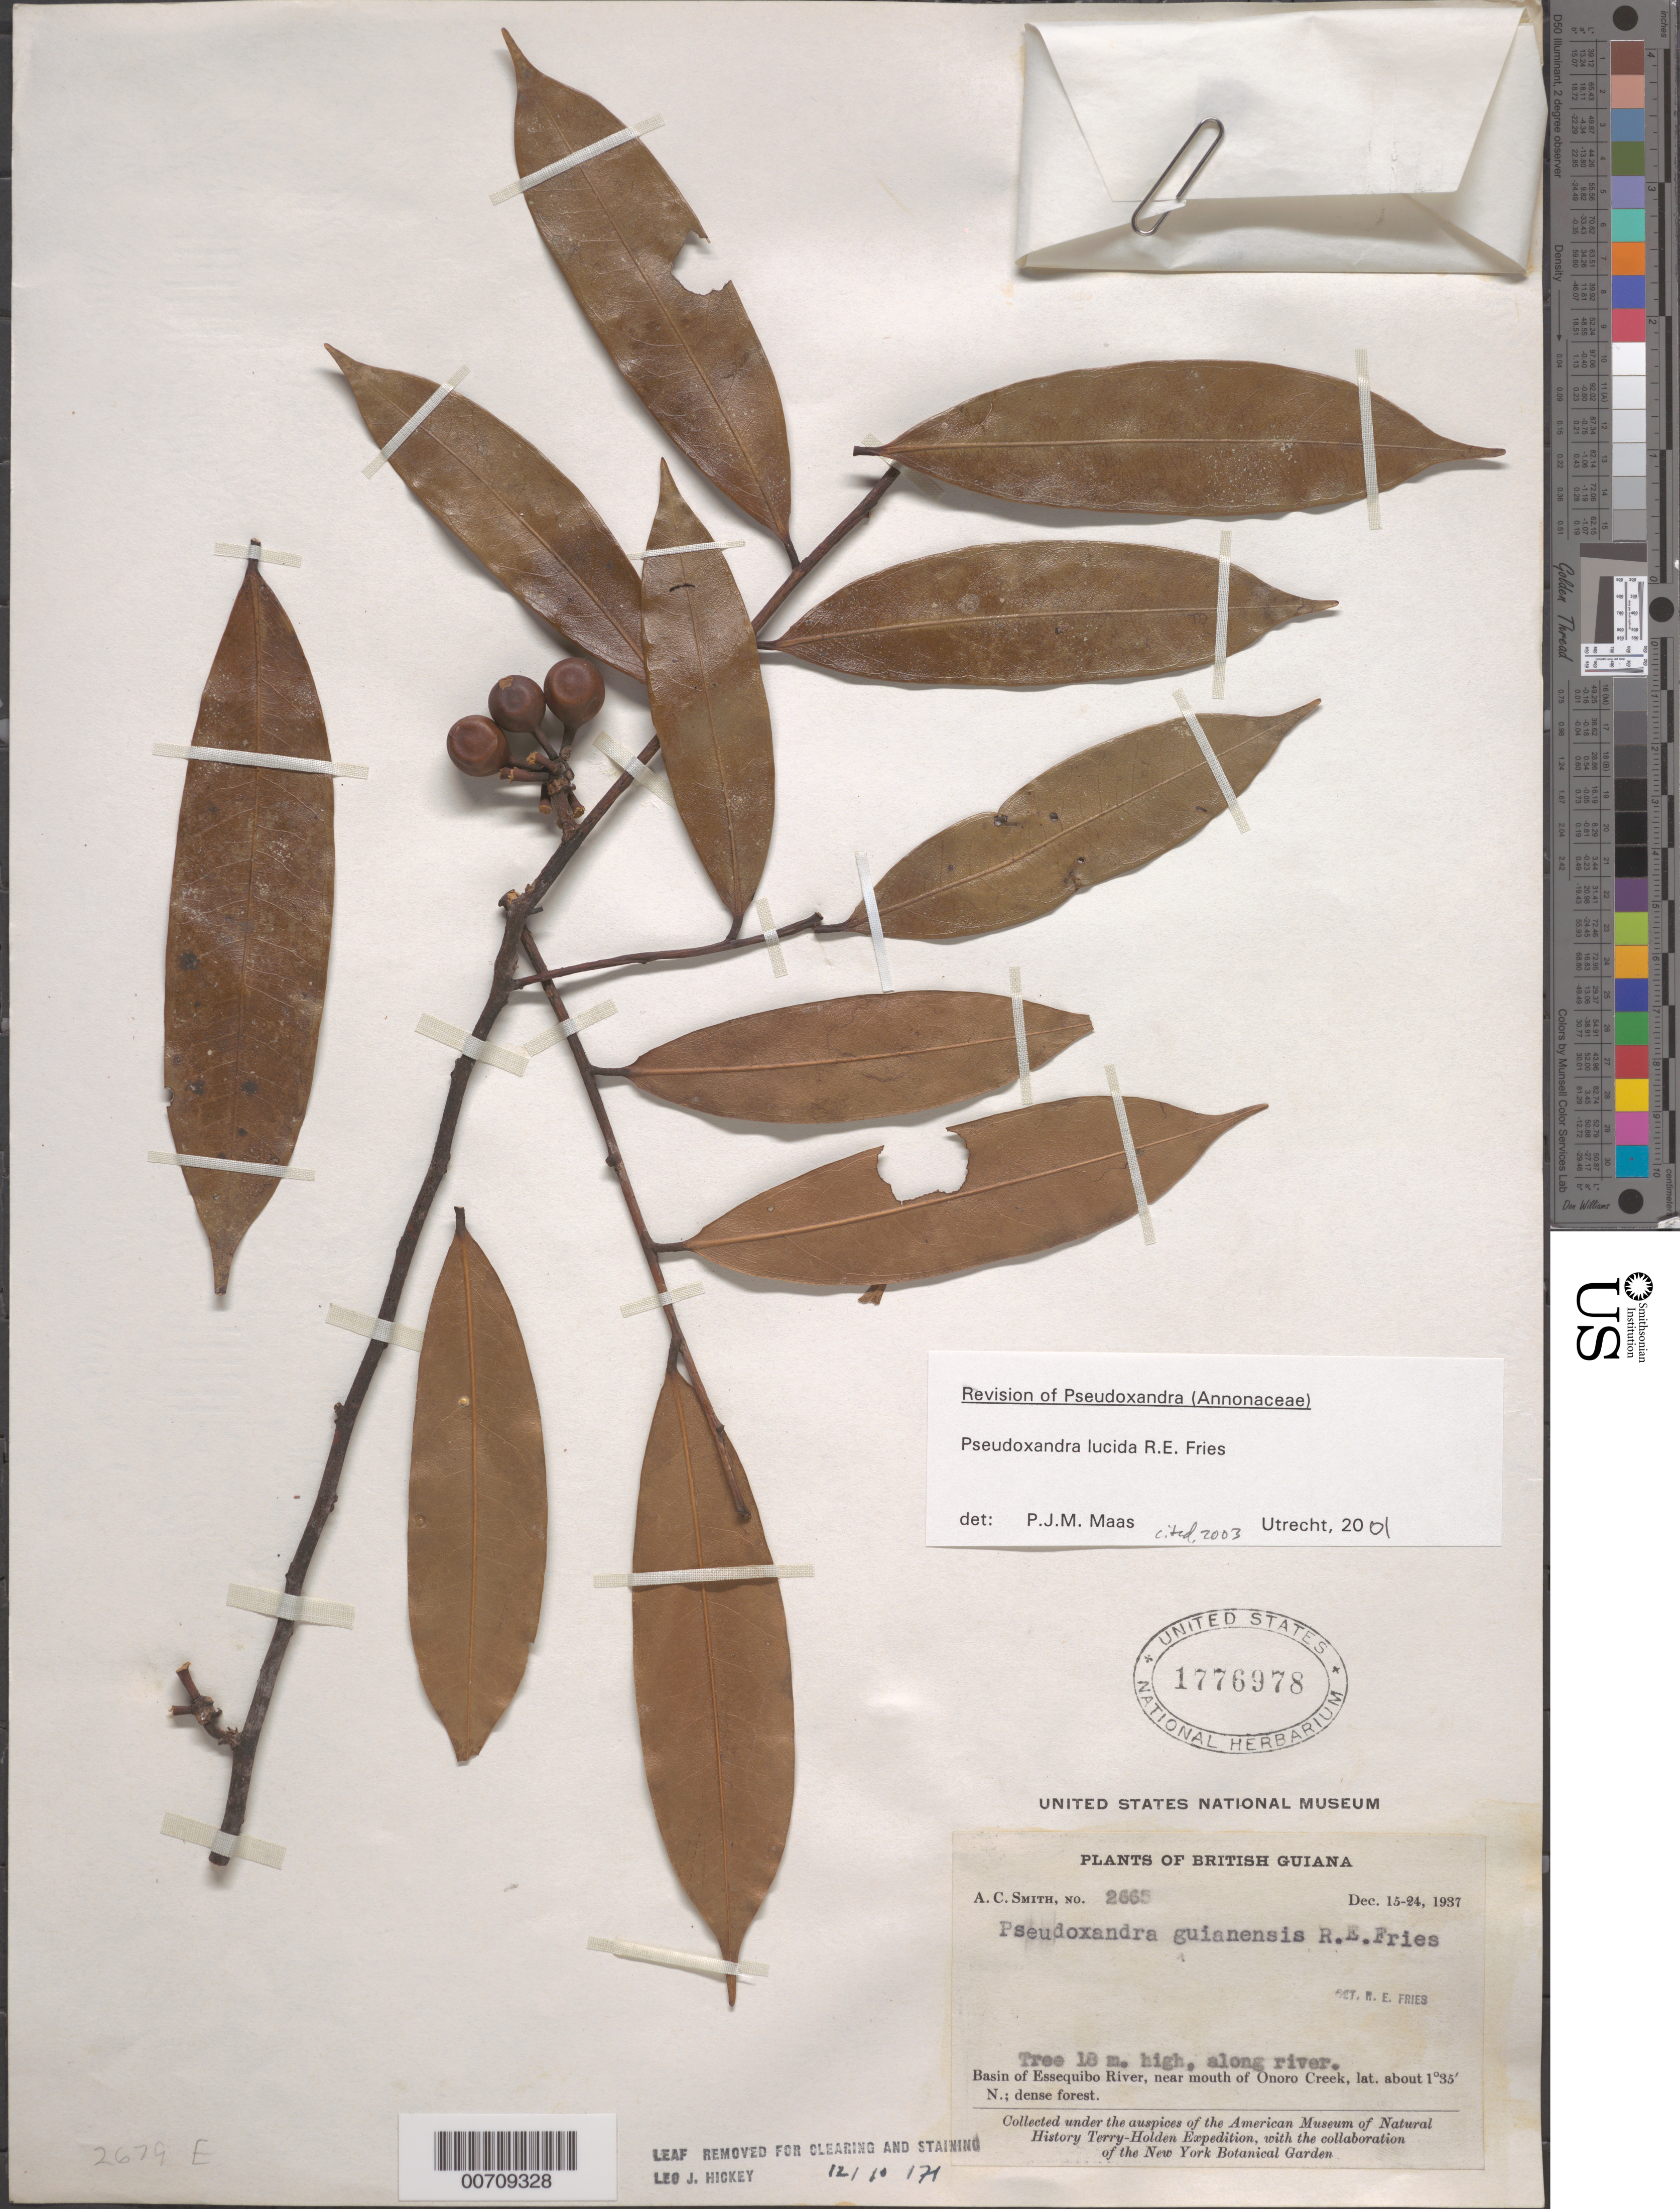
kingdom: Plantae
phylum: Tracheophyta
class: Magnoliopsida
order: Magnoliales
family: Annonaceae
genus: Pseudoxandra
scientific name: Pseudoxandra lucida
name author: R.E. Fr.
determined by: Maas, Paul J. M.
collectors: A. C. Smith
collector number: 2665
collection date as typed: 15-Dec-37 to 24-Dec-37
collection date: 1937-12-15/1937-12-24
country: Guyana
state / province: U. Takutu-U. Essequibo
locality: Onoro Creek (near mouth), Essequibo River basin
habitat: Along river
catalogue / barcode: US 1776978